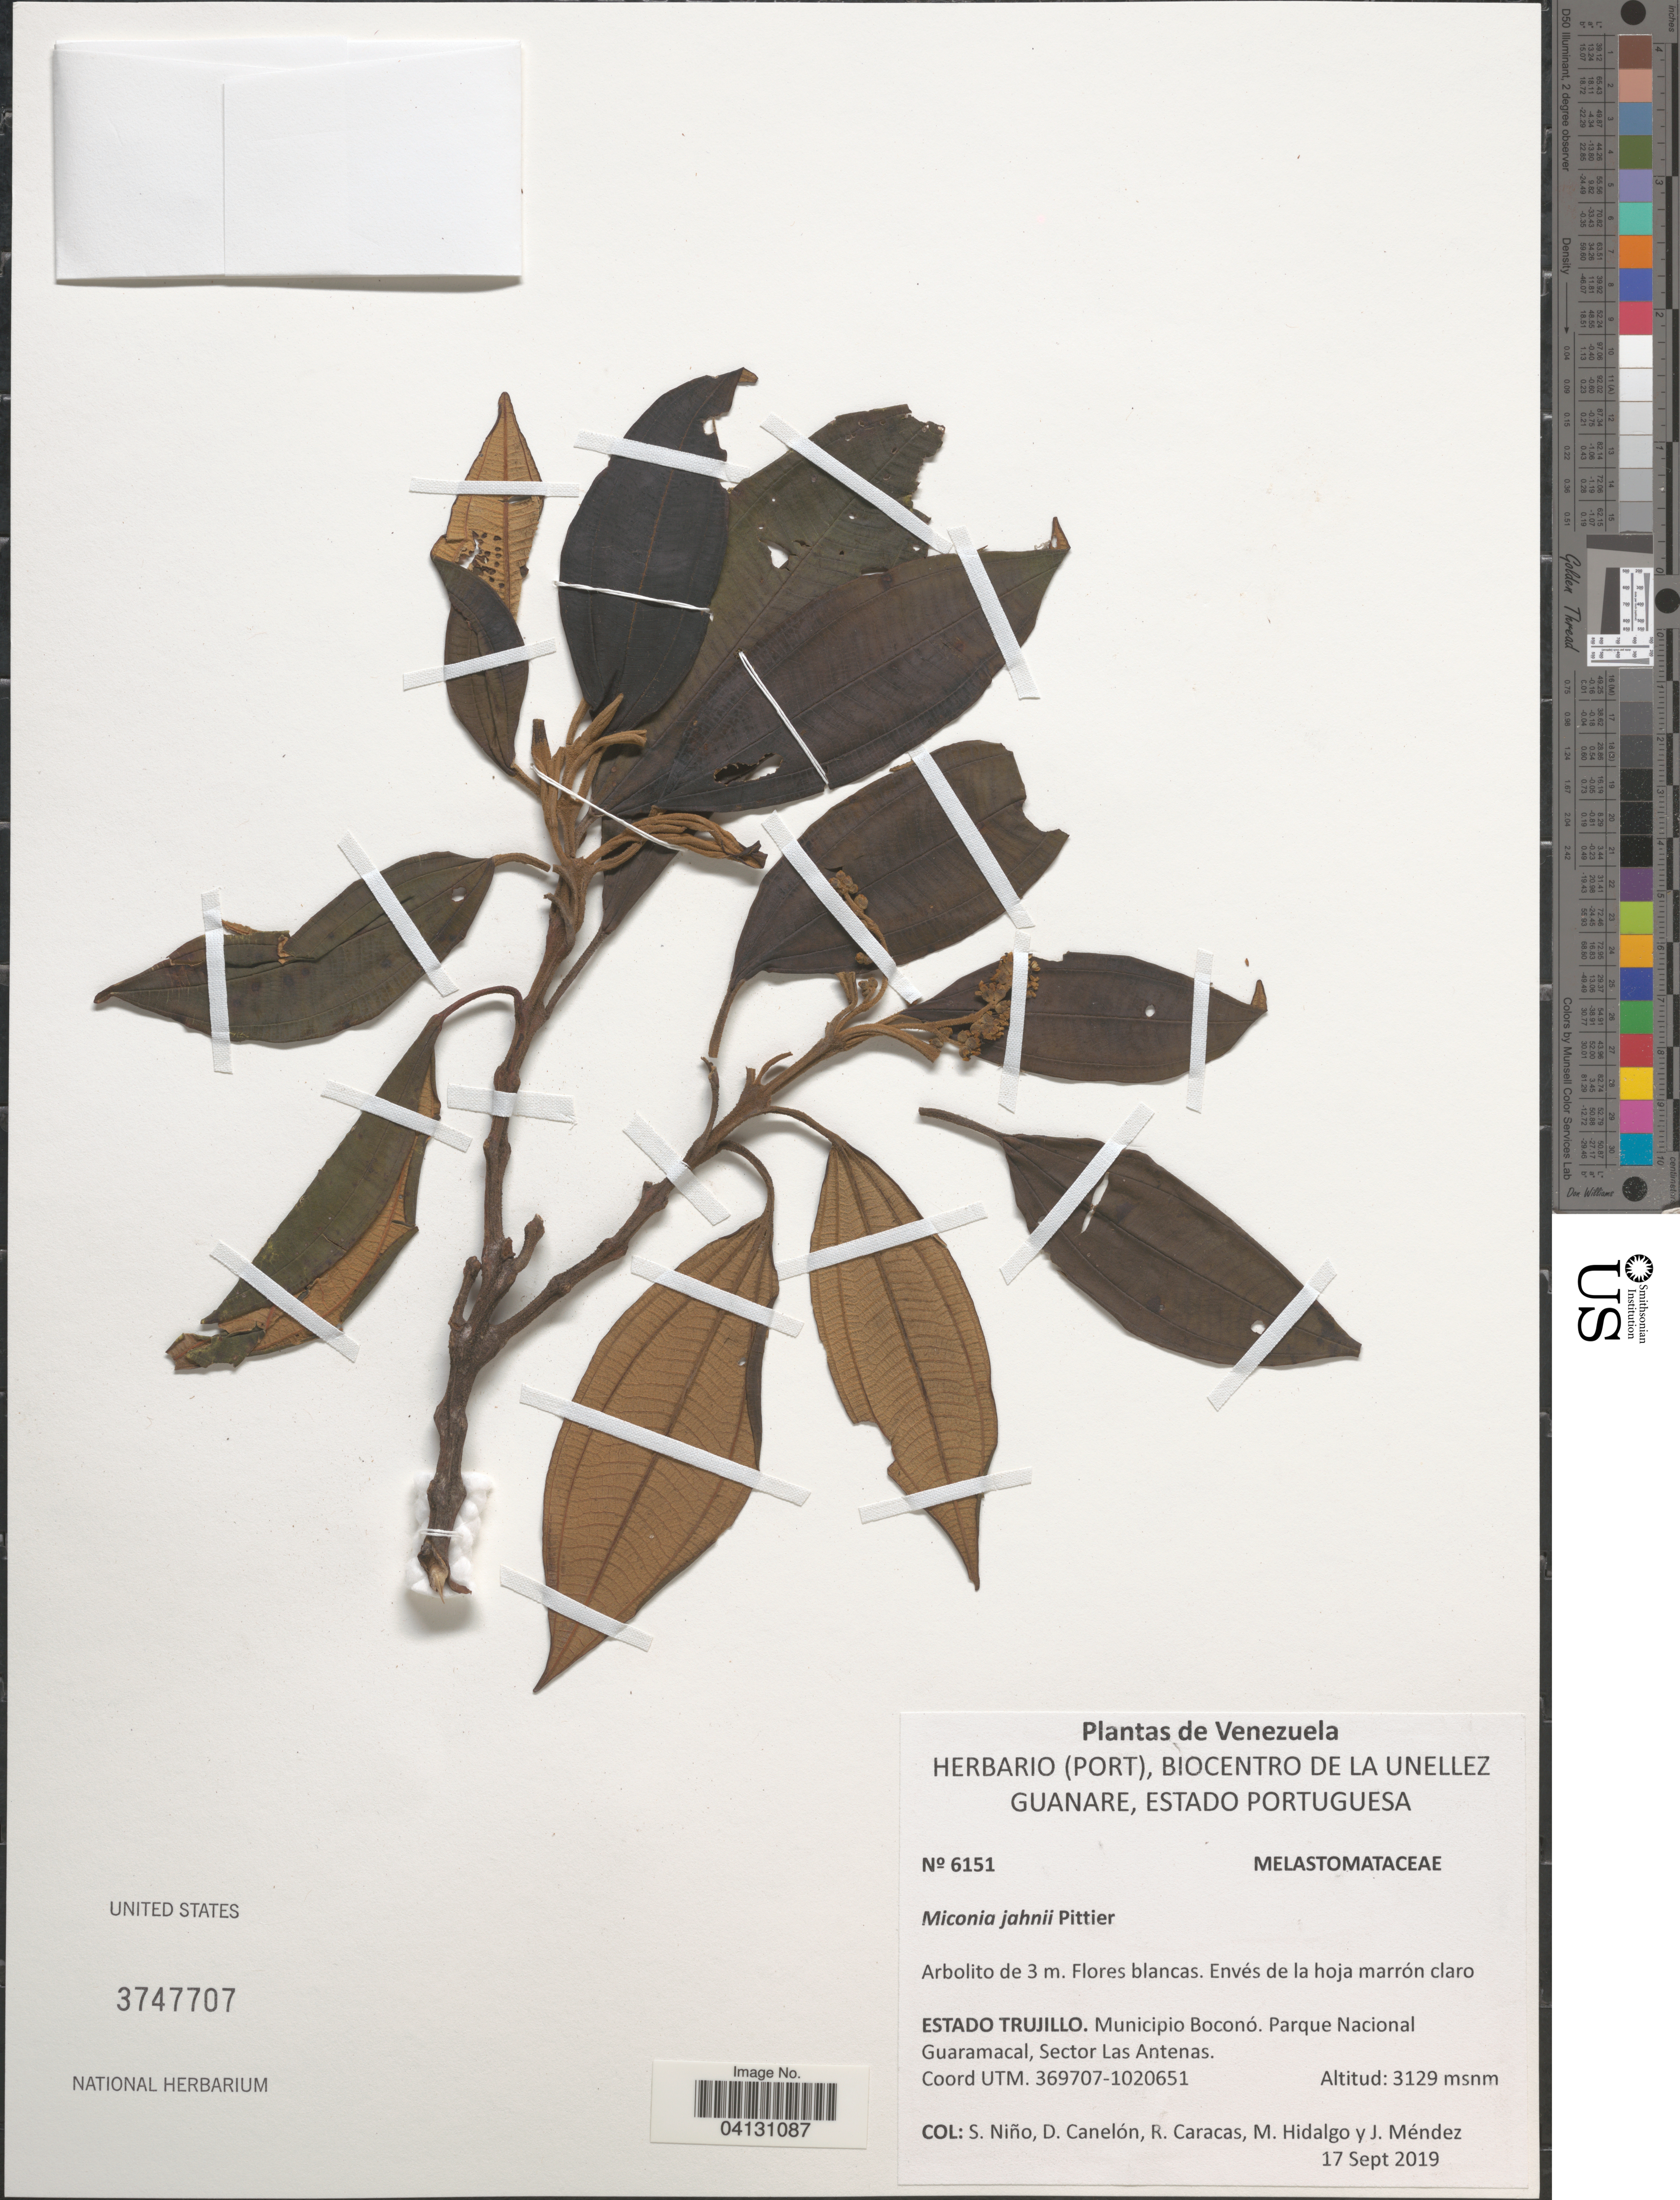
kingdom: Plantae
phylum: Tracheophyta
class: Magnoliopsida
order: Myrtales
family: Melastomataceae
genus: Miconia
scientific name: Miconia jahnii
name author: Pittier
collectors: S. M. Niño, D. Canelón, R. Caracas, M. Hidalgo & J. Mendez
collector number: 6151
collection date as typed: Transcribed d/m/y: 17/9/2019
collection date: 2019-09-17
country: Venezuela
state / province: Trujillo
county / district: Boconó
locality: Parque Nacional Guaramacal, Sector Las Antenas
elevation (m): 3129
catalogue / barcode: US 3747707